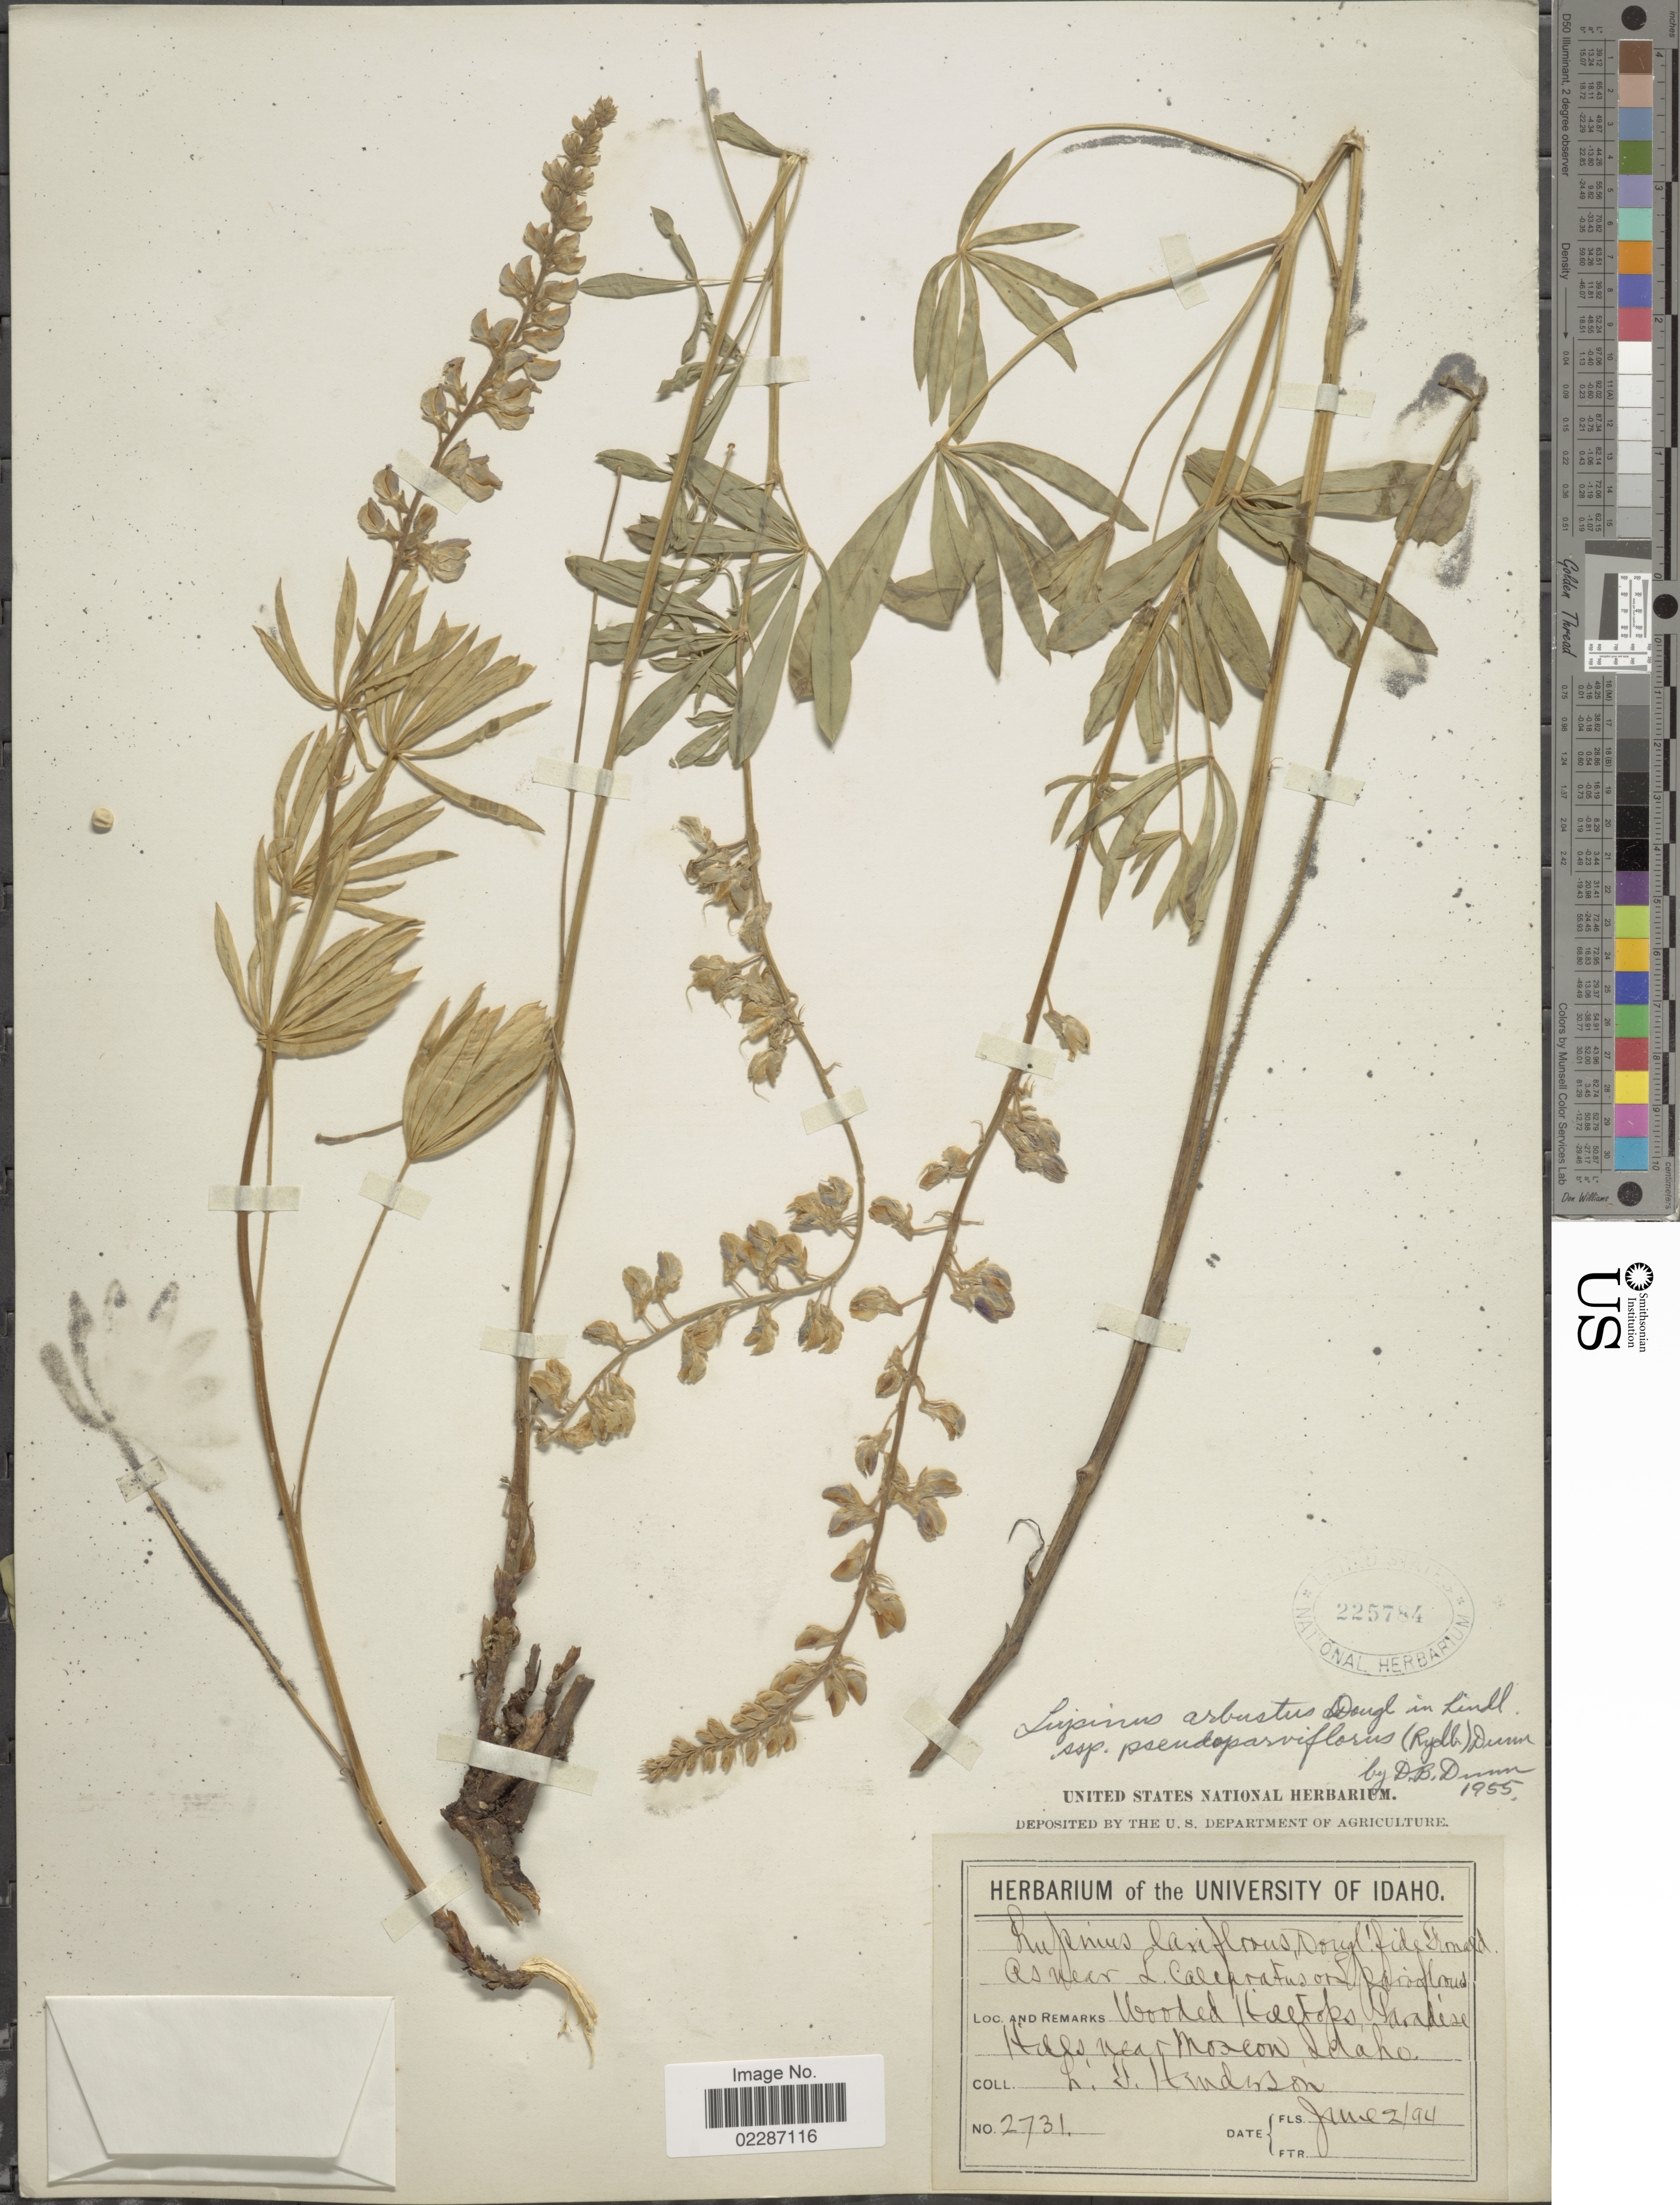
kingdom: Plantae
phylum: Tracheophyta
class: Magnoliopsida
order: Fabales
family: Fabaceae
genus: Lupinus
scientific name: Lupinus pseudoparviflorus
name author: Rydb.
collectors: L. Henderson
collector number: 2730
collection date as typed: Transcribed d/m/y: 2/6/94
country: United States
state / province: Idaho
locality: Wooded treetops, Paradise Hills near Moscow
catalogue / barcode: US 225784